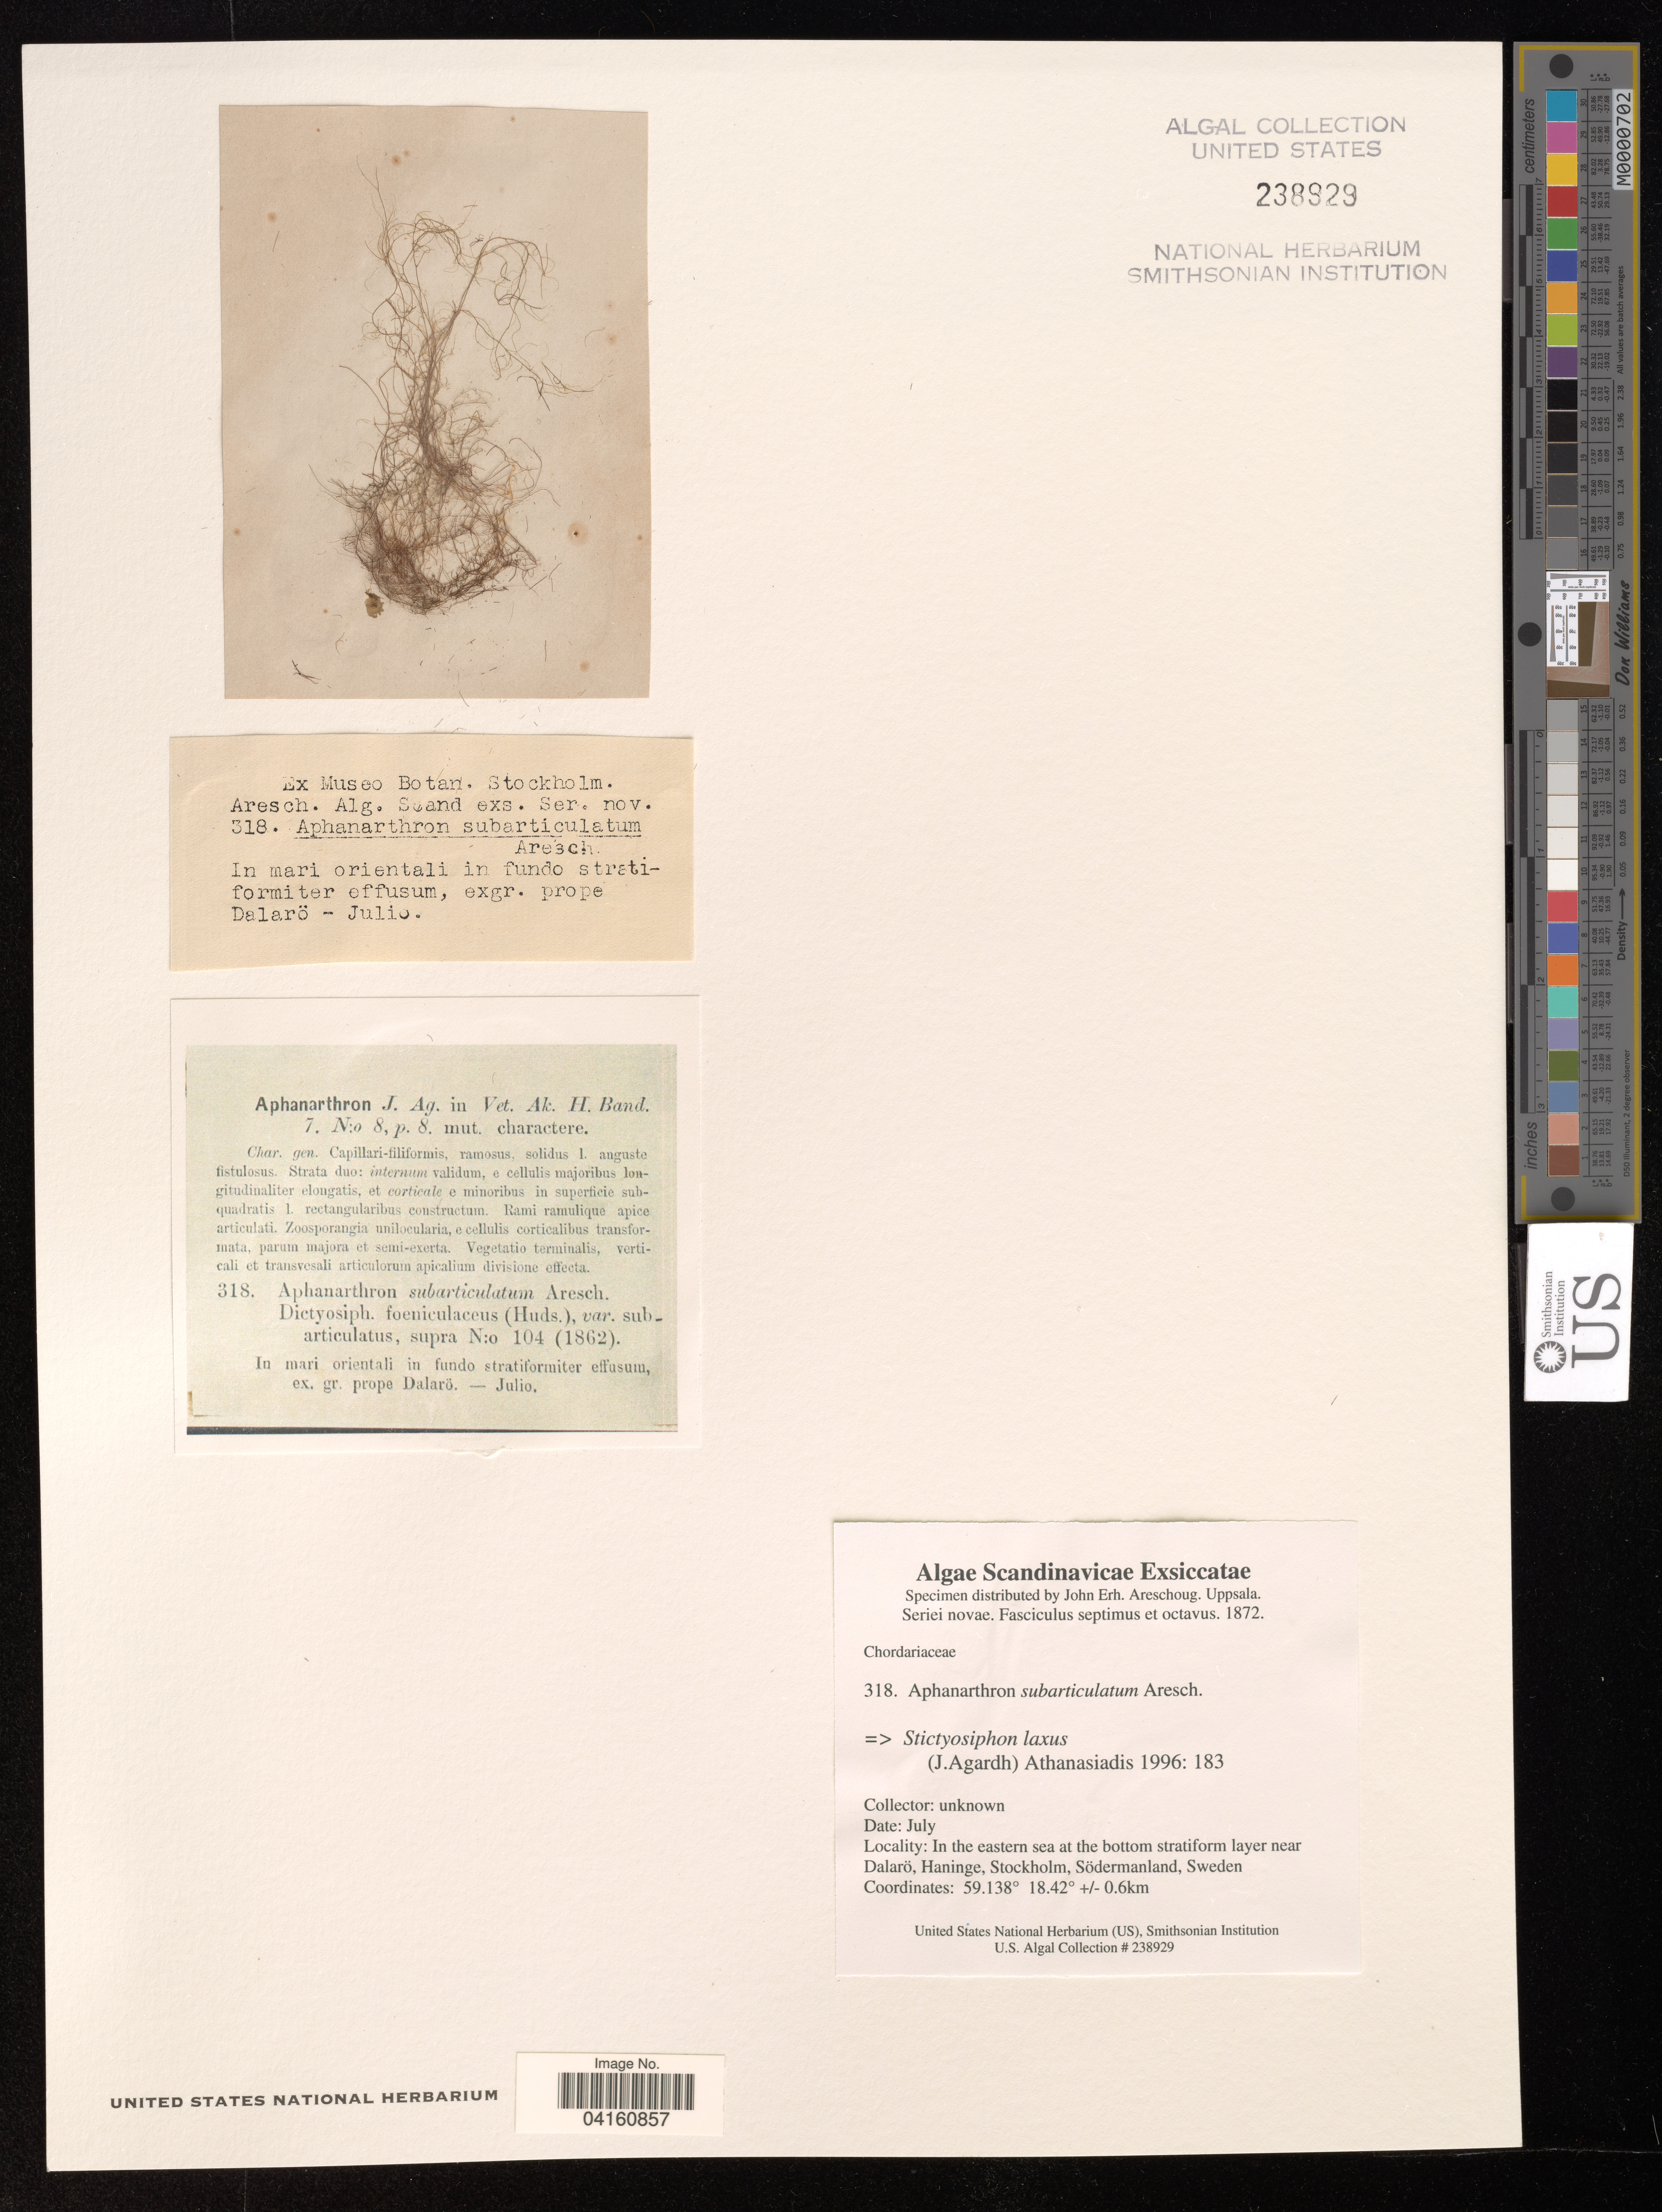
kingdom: Chromista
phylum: Ochrophyta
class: Phaeophyceae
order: Ectocarpales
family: Chordariaceae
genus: Stictyosiphon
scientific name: Stictyosiphon laxus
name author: (J. Agardh) A. Athanasiadis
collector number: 318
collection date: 1872-07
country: Sweden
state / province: Sodermanland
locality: Dalaro, Haninge, Stockholm, Sodermanland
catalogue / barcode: US 238929